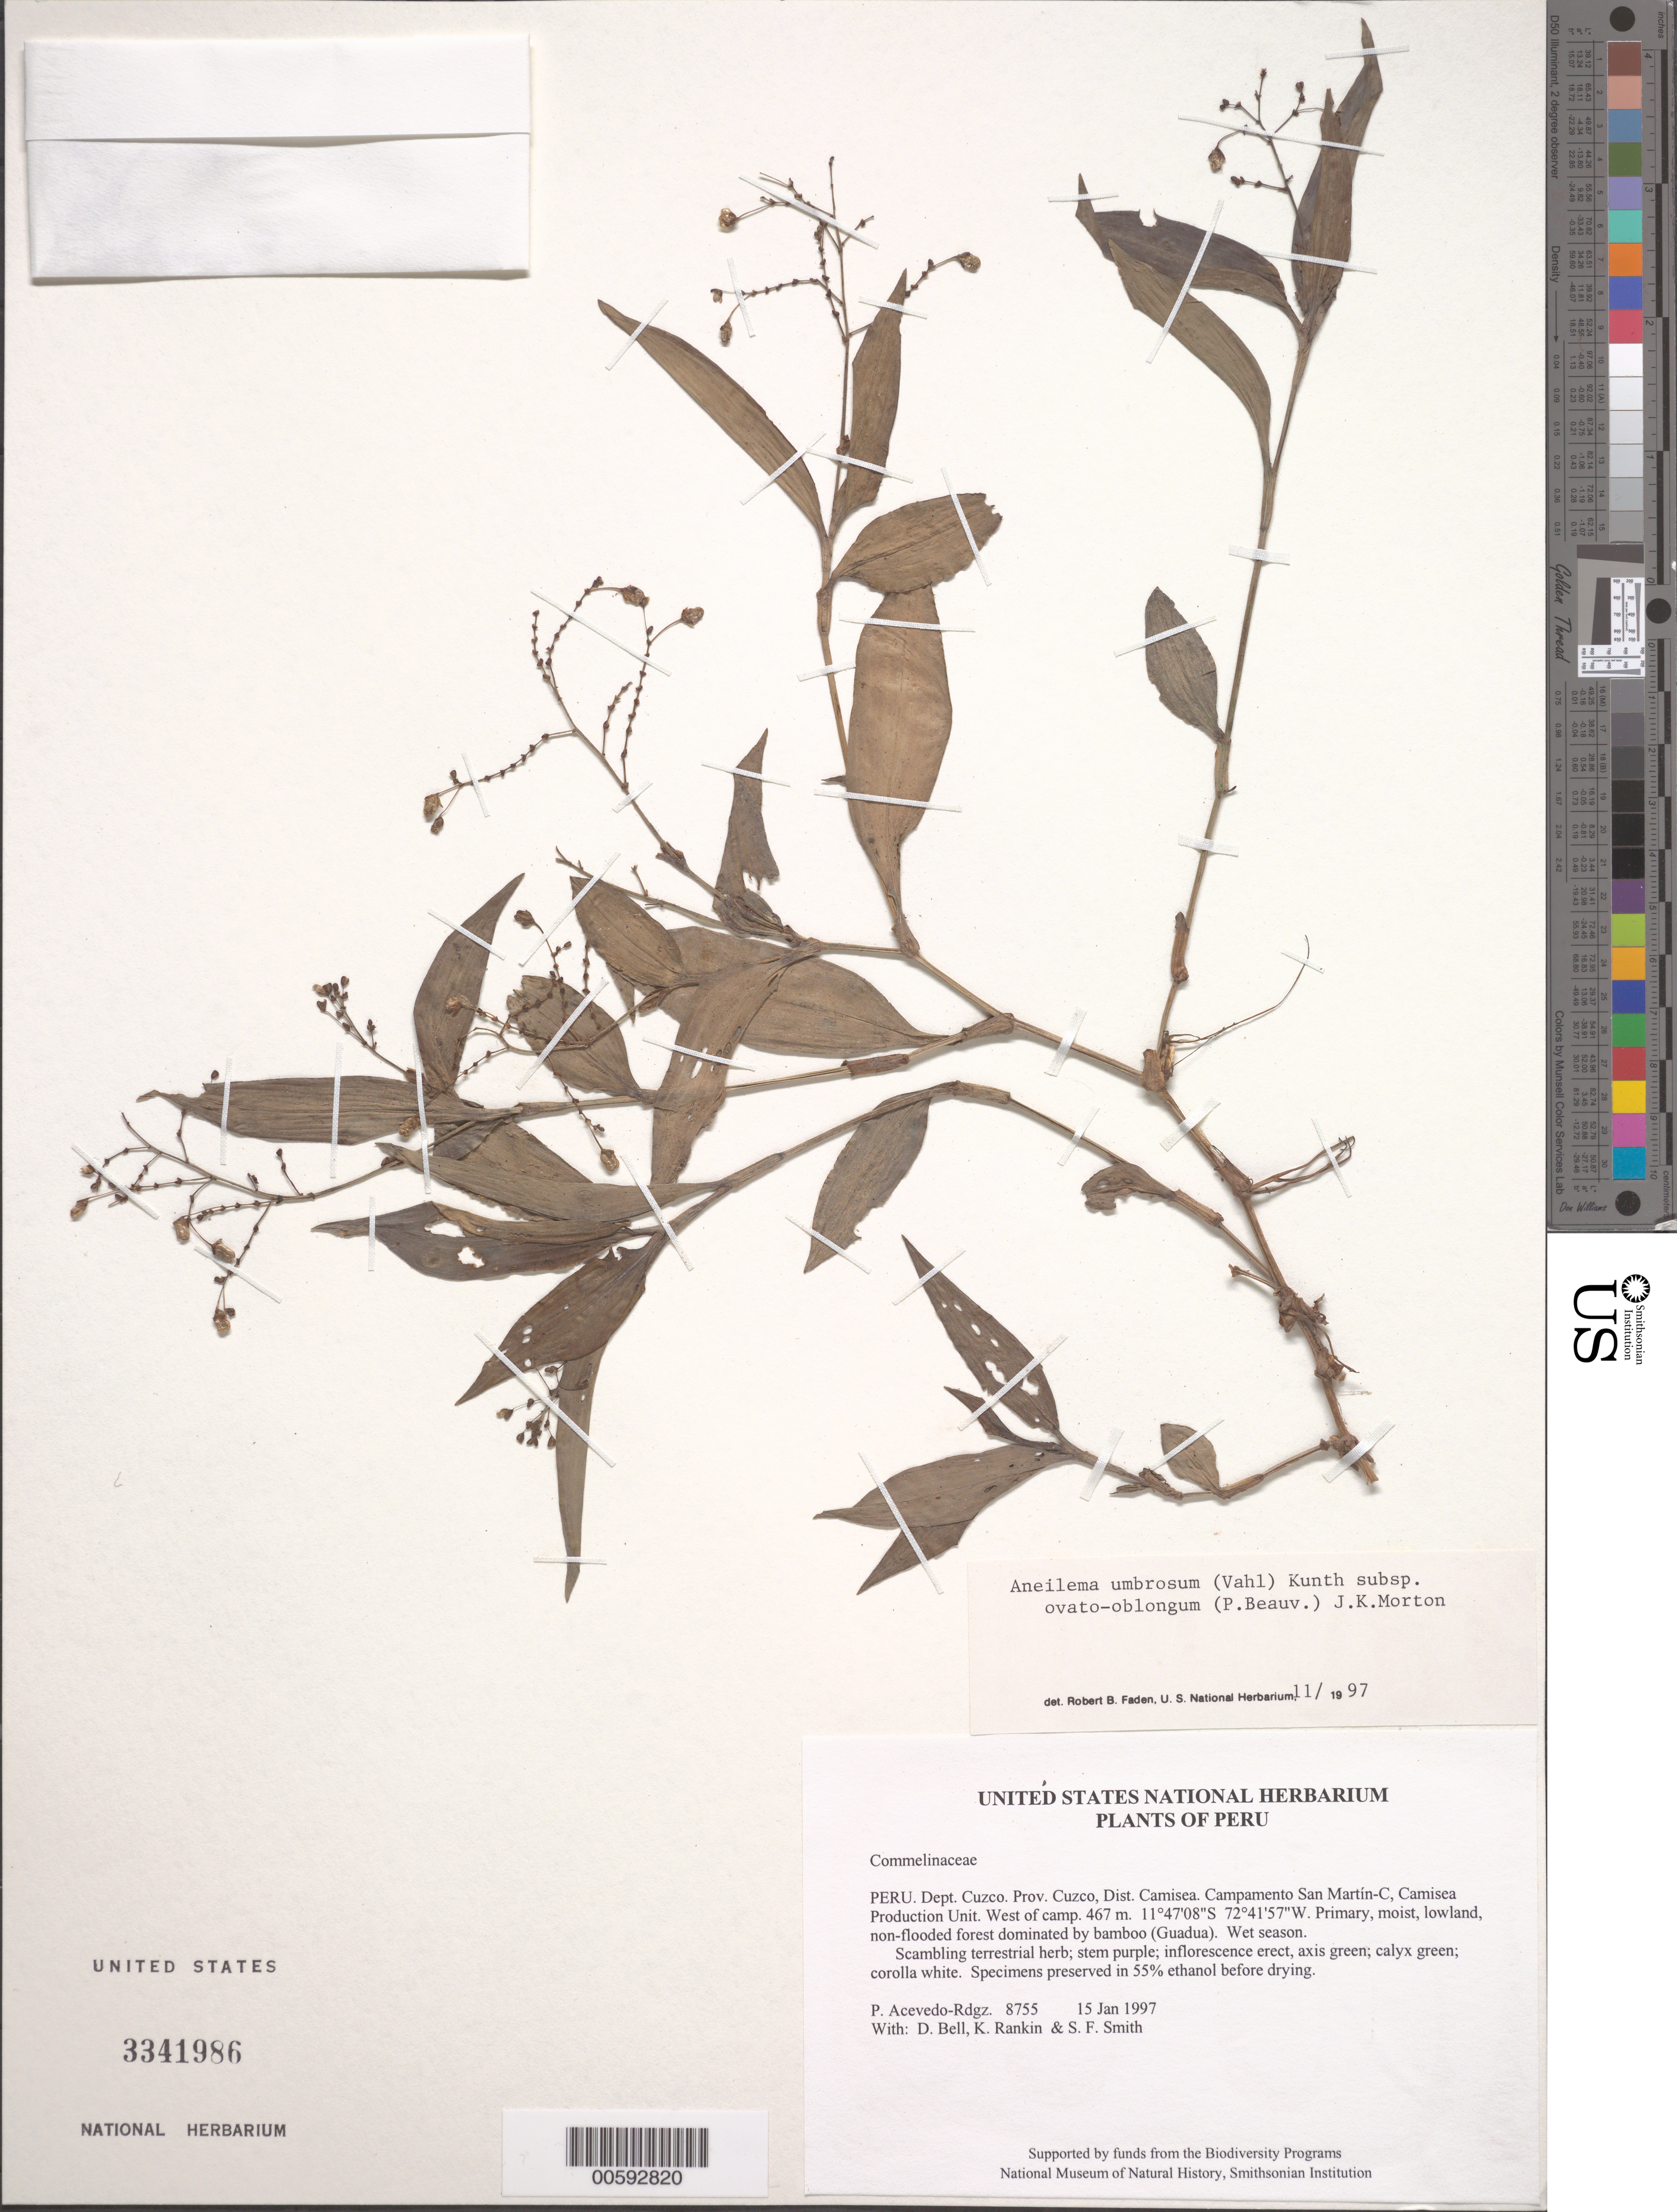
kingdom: Plantae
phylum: Tracheophyta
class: Liliopsida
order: Commelinales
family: Commelinaceae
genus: Aneilema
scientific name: Aneilema umbrosum subsp. ovato-oblongum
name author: (P. Beauv.) J.K. Morton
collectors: P. Acevedo-Rodr., D. A. Bell, K. B. Rankin & S.F. Smith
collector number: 8755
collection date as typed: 15 Jan 1997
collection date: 1997-01-15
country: Peru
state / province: Cusco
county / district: Cusco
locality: Districto Camisea, Campamento San Martín-C, Camisea Production Unit. West of camp.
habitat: Primary, moist, lowland, non-flooded forest dominated by bamboo (Guadua). Wet season.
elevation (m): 467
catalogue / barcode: US 3341986